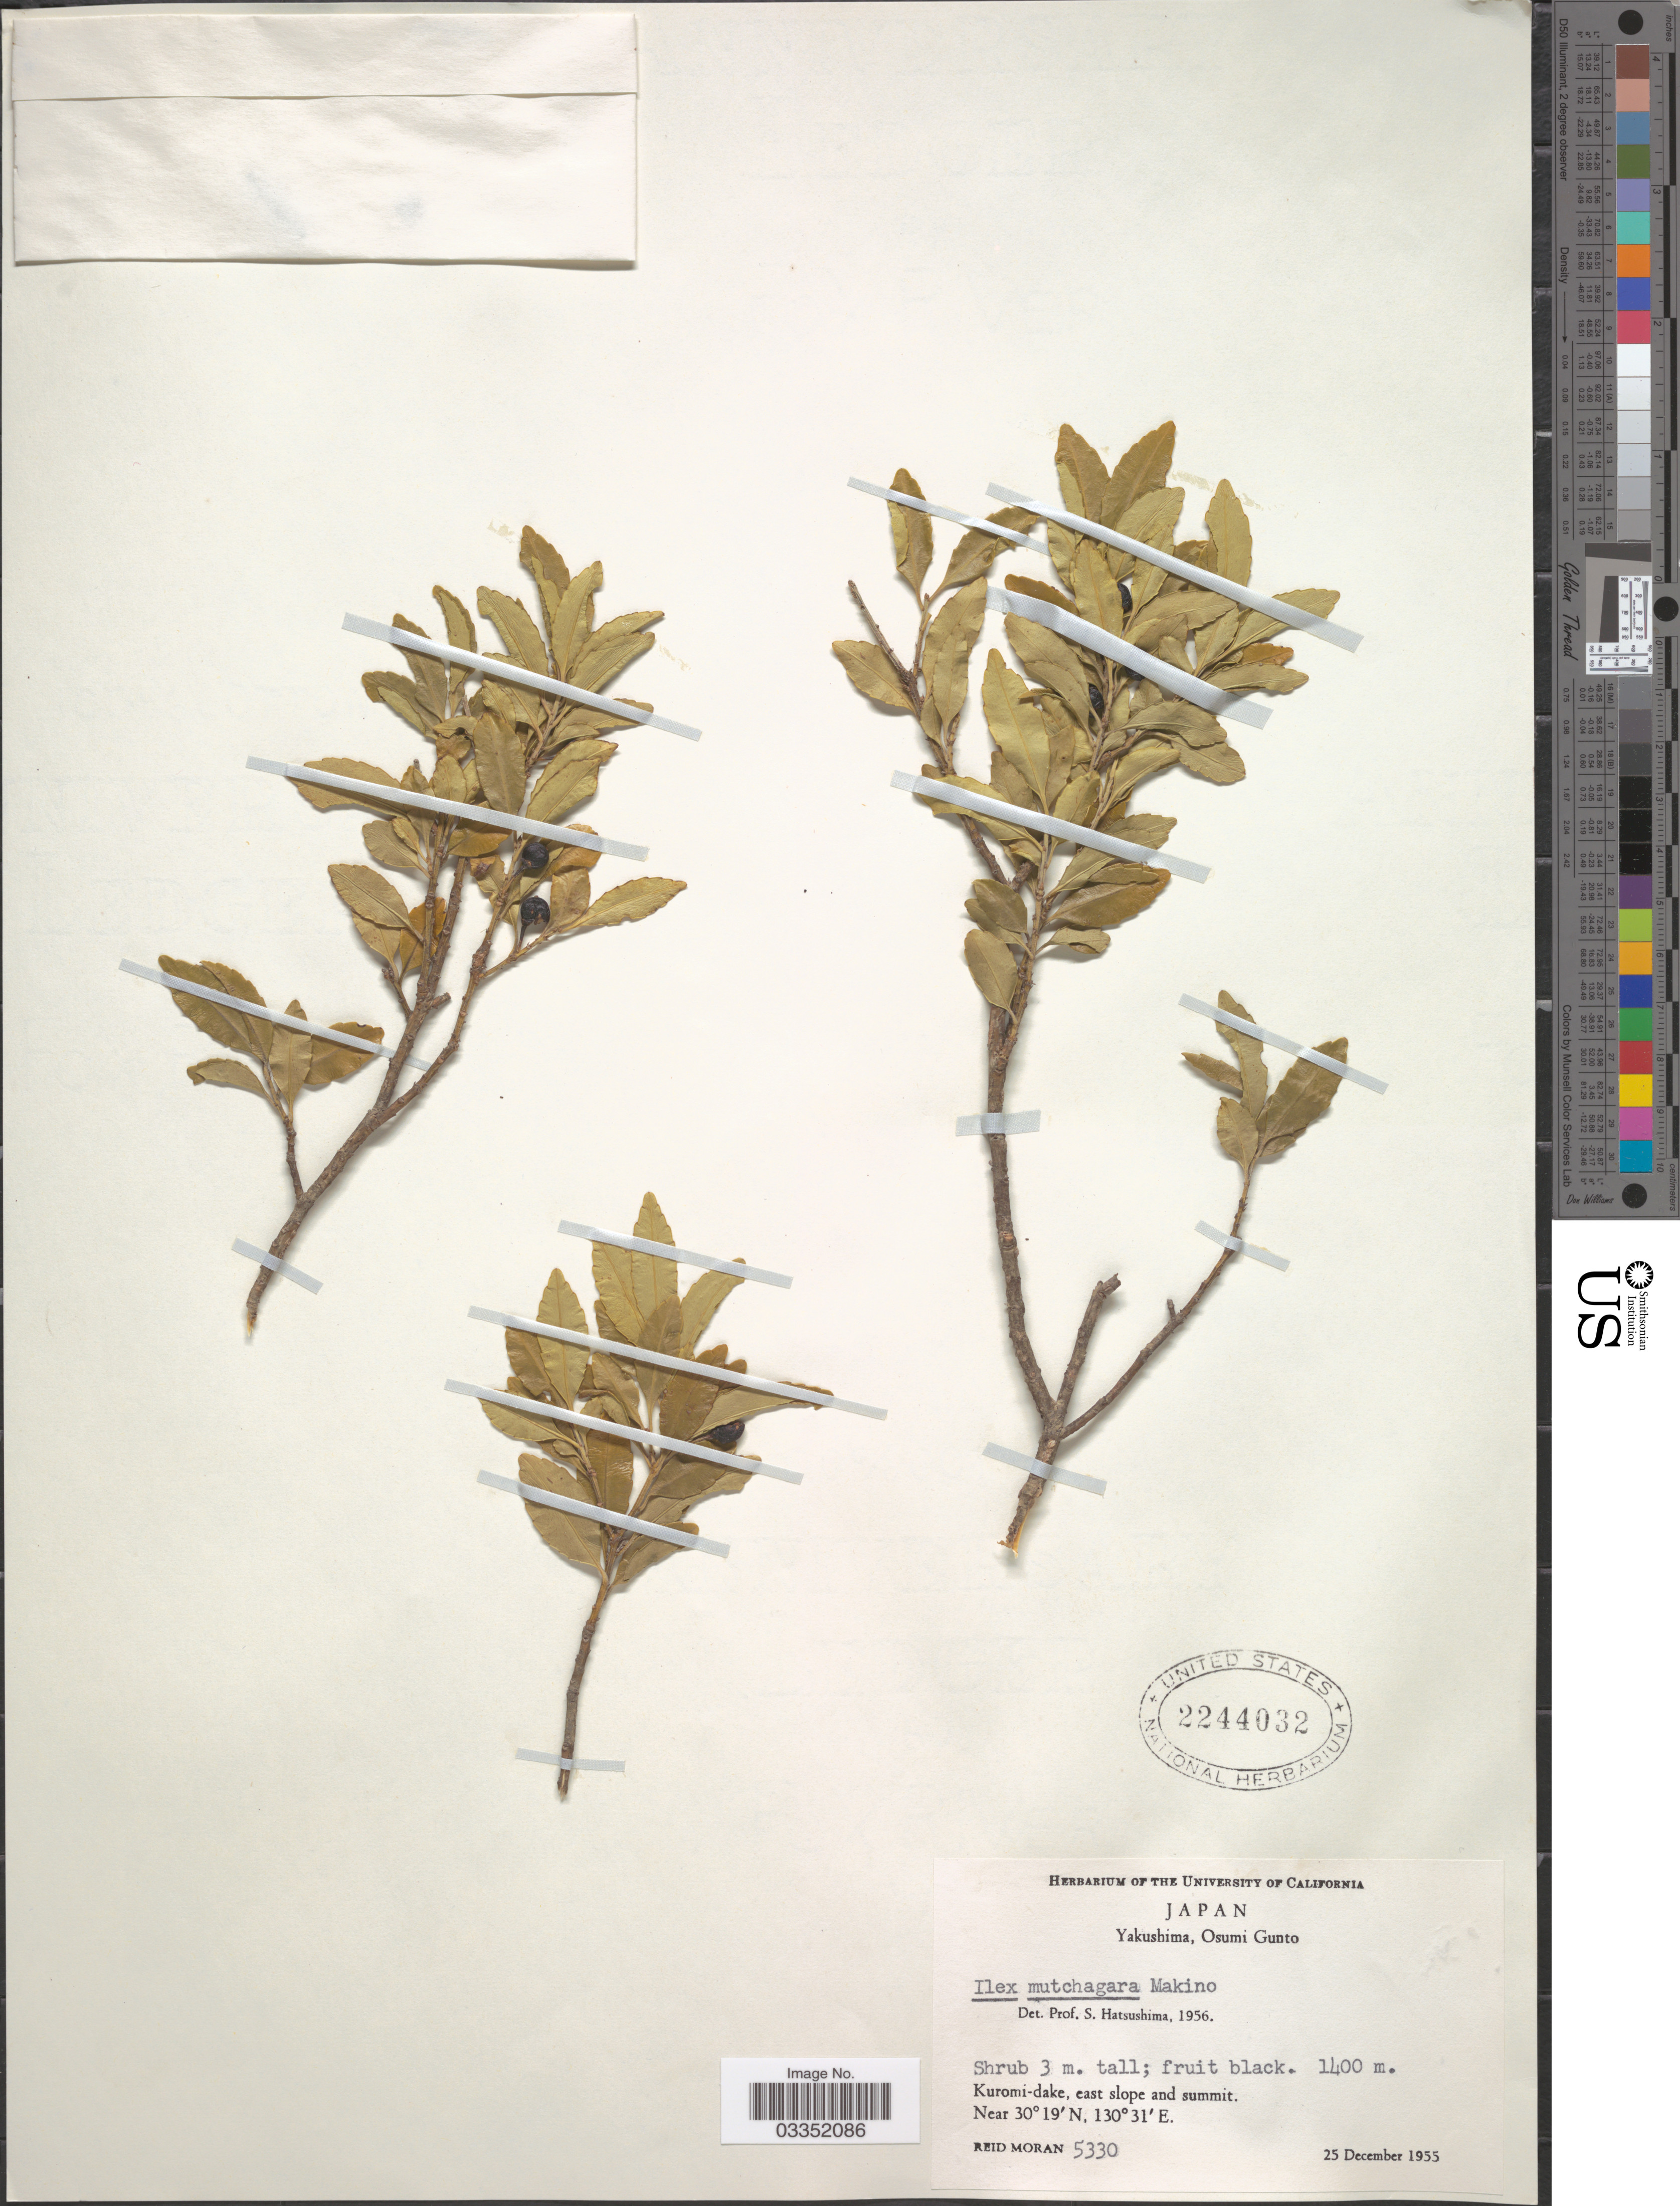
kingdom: Plantae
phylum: Tracheophyta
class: Magnoliopsida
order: Aquifoliales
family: Aquifoliaceae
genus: Ilex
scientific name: Ilex mutchagara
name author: Makino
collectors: R. Moran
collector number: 5330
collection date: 1955-12-25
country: Japan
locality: Yakushima, Osumi Gunto. Kuromi-dake, east slope and summit.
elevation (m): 1400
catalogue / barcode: US 2244032